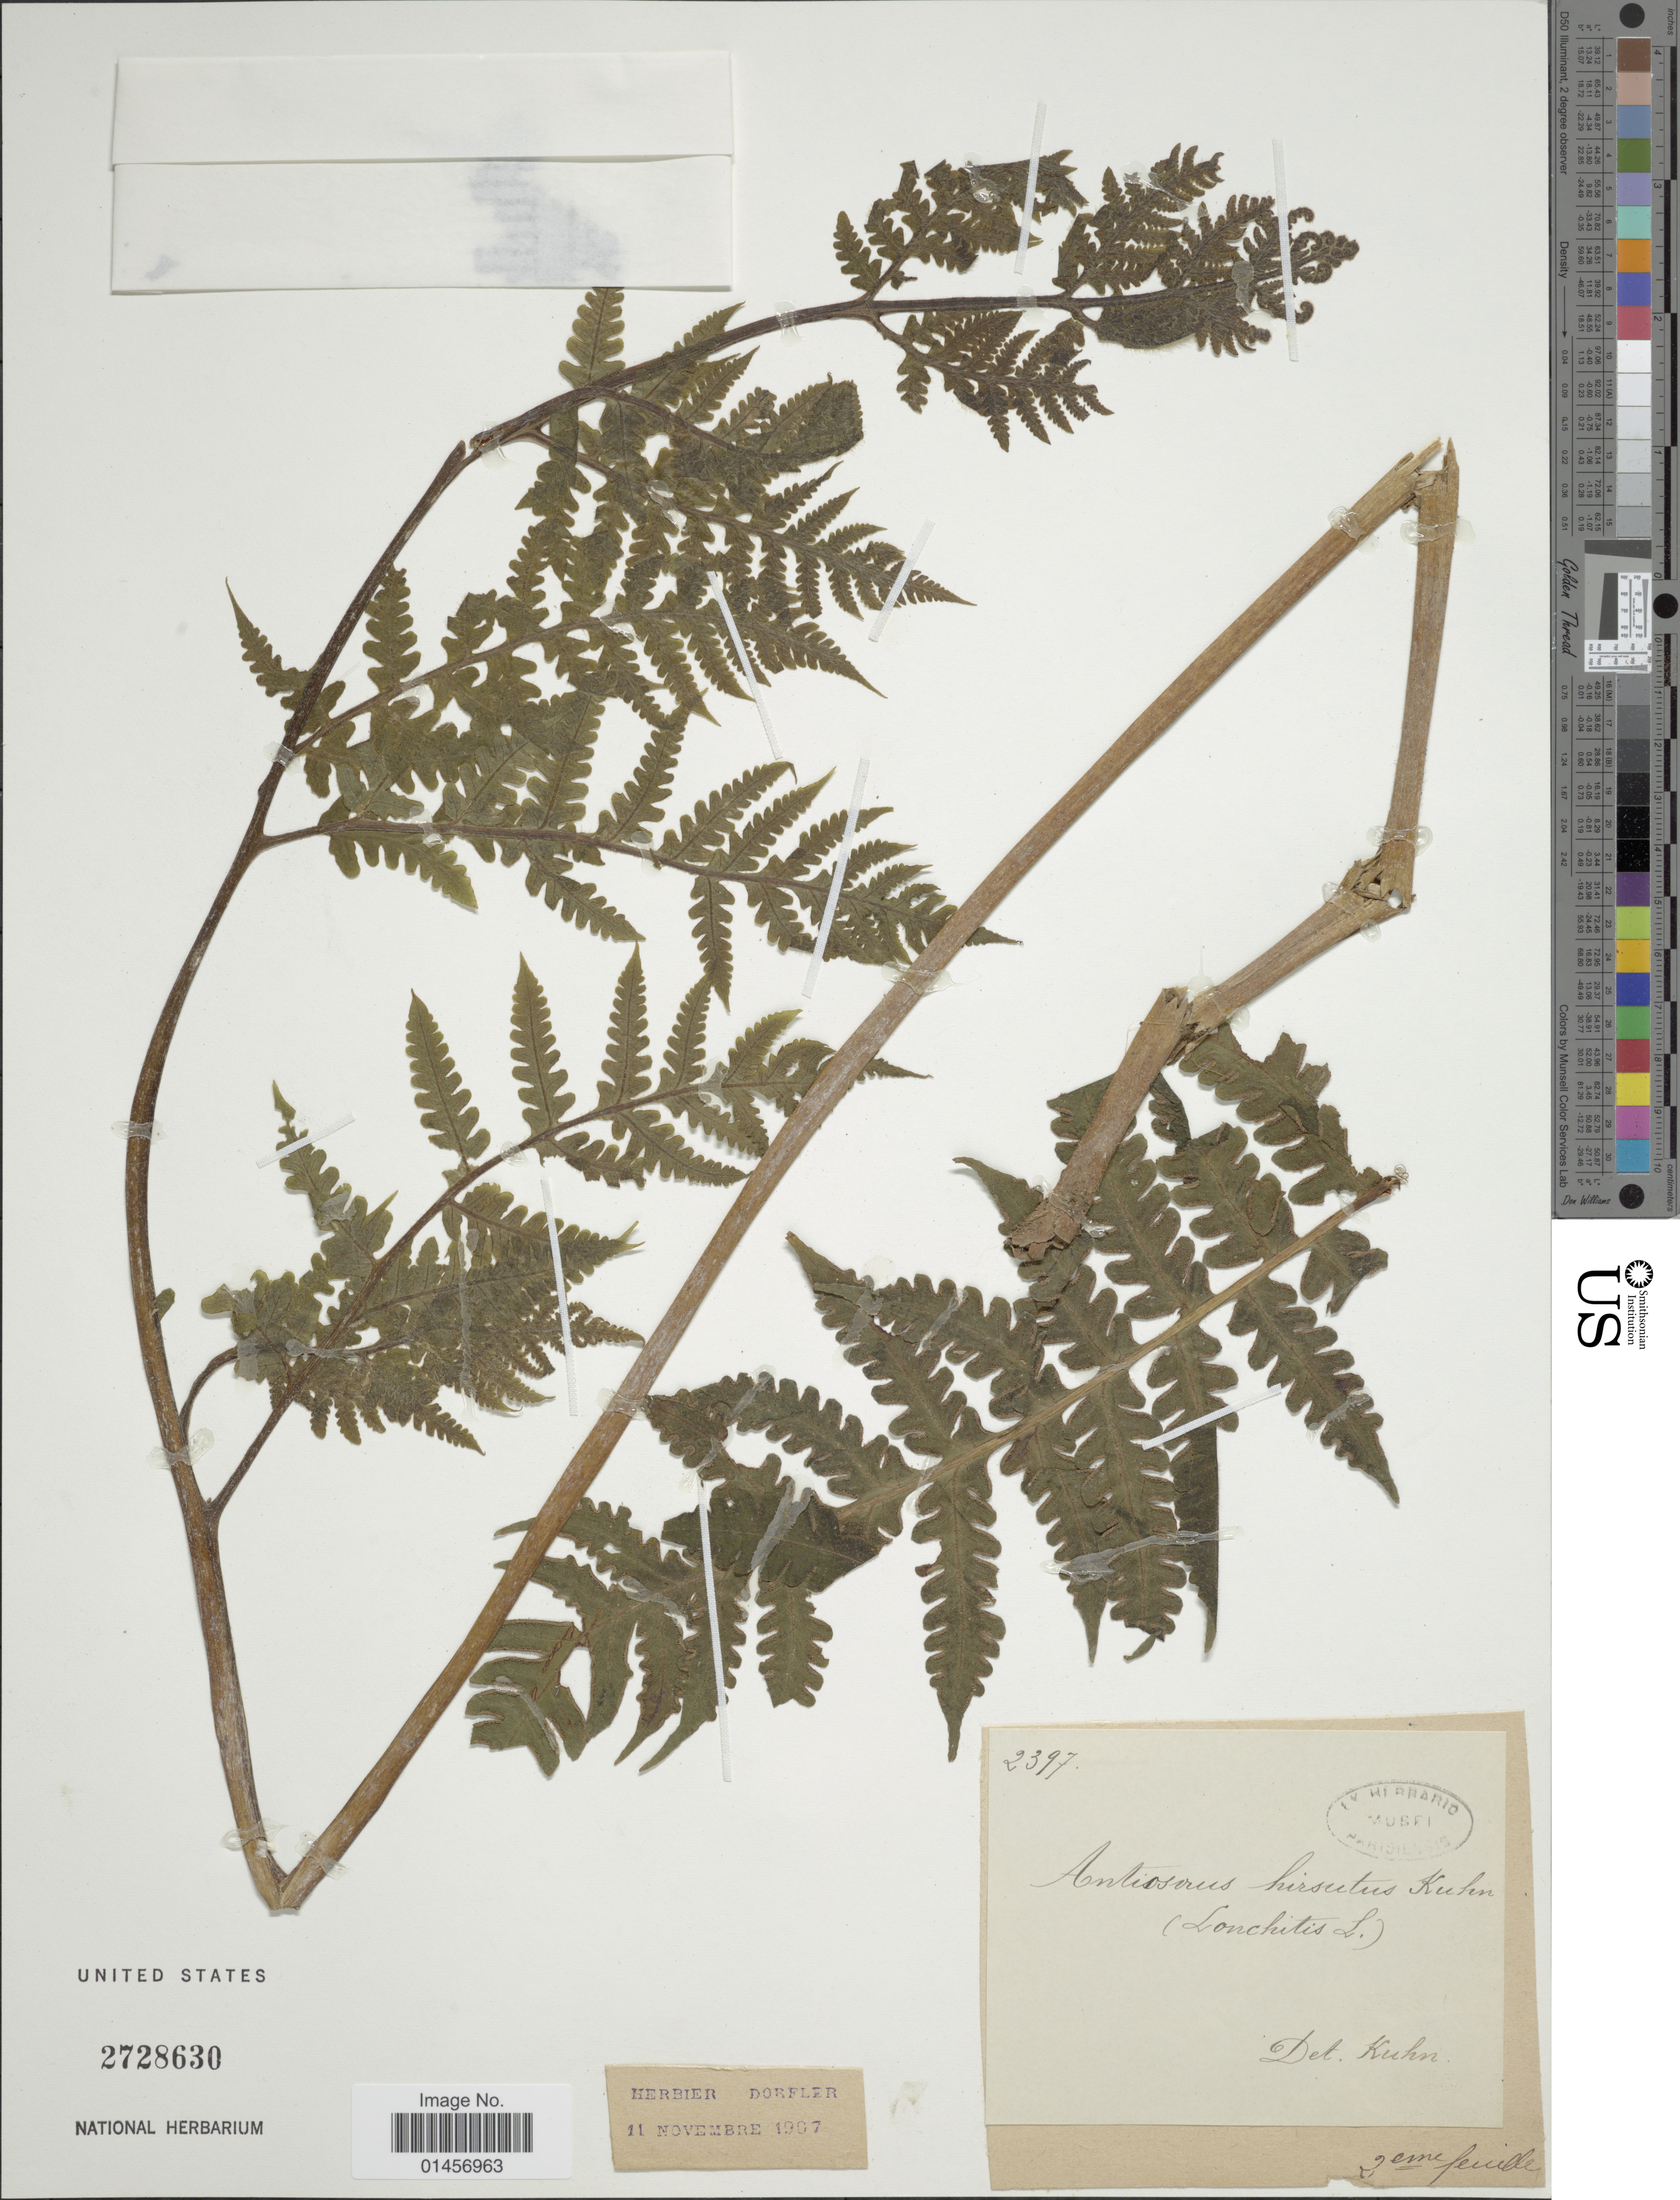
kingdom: Plantae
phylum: Tracheophyta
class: Polypodiopsida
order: Polypodiales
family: Lonchitidaceae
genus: Lonchitis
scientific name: Lonchitis hirsuta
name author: L.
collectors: ex herb. Mus. Paris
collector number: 2397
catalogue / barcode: US 2728630